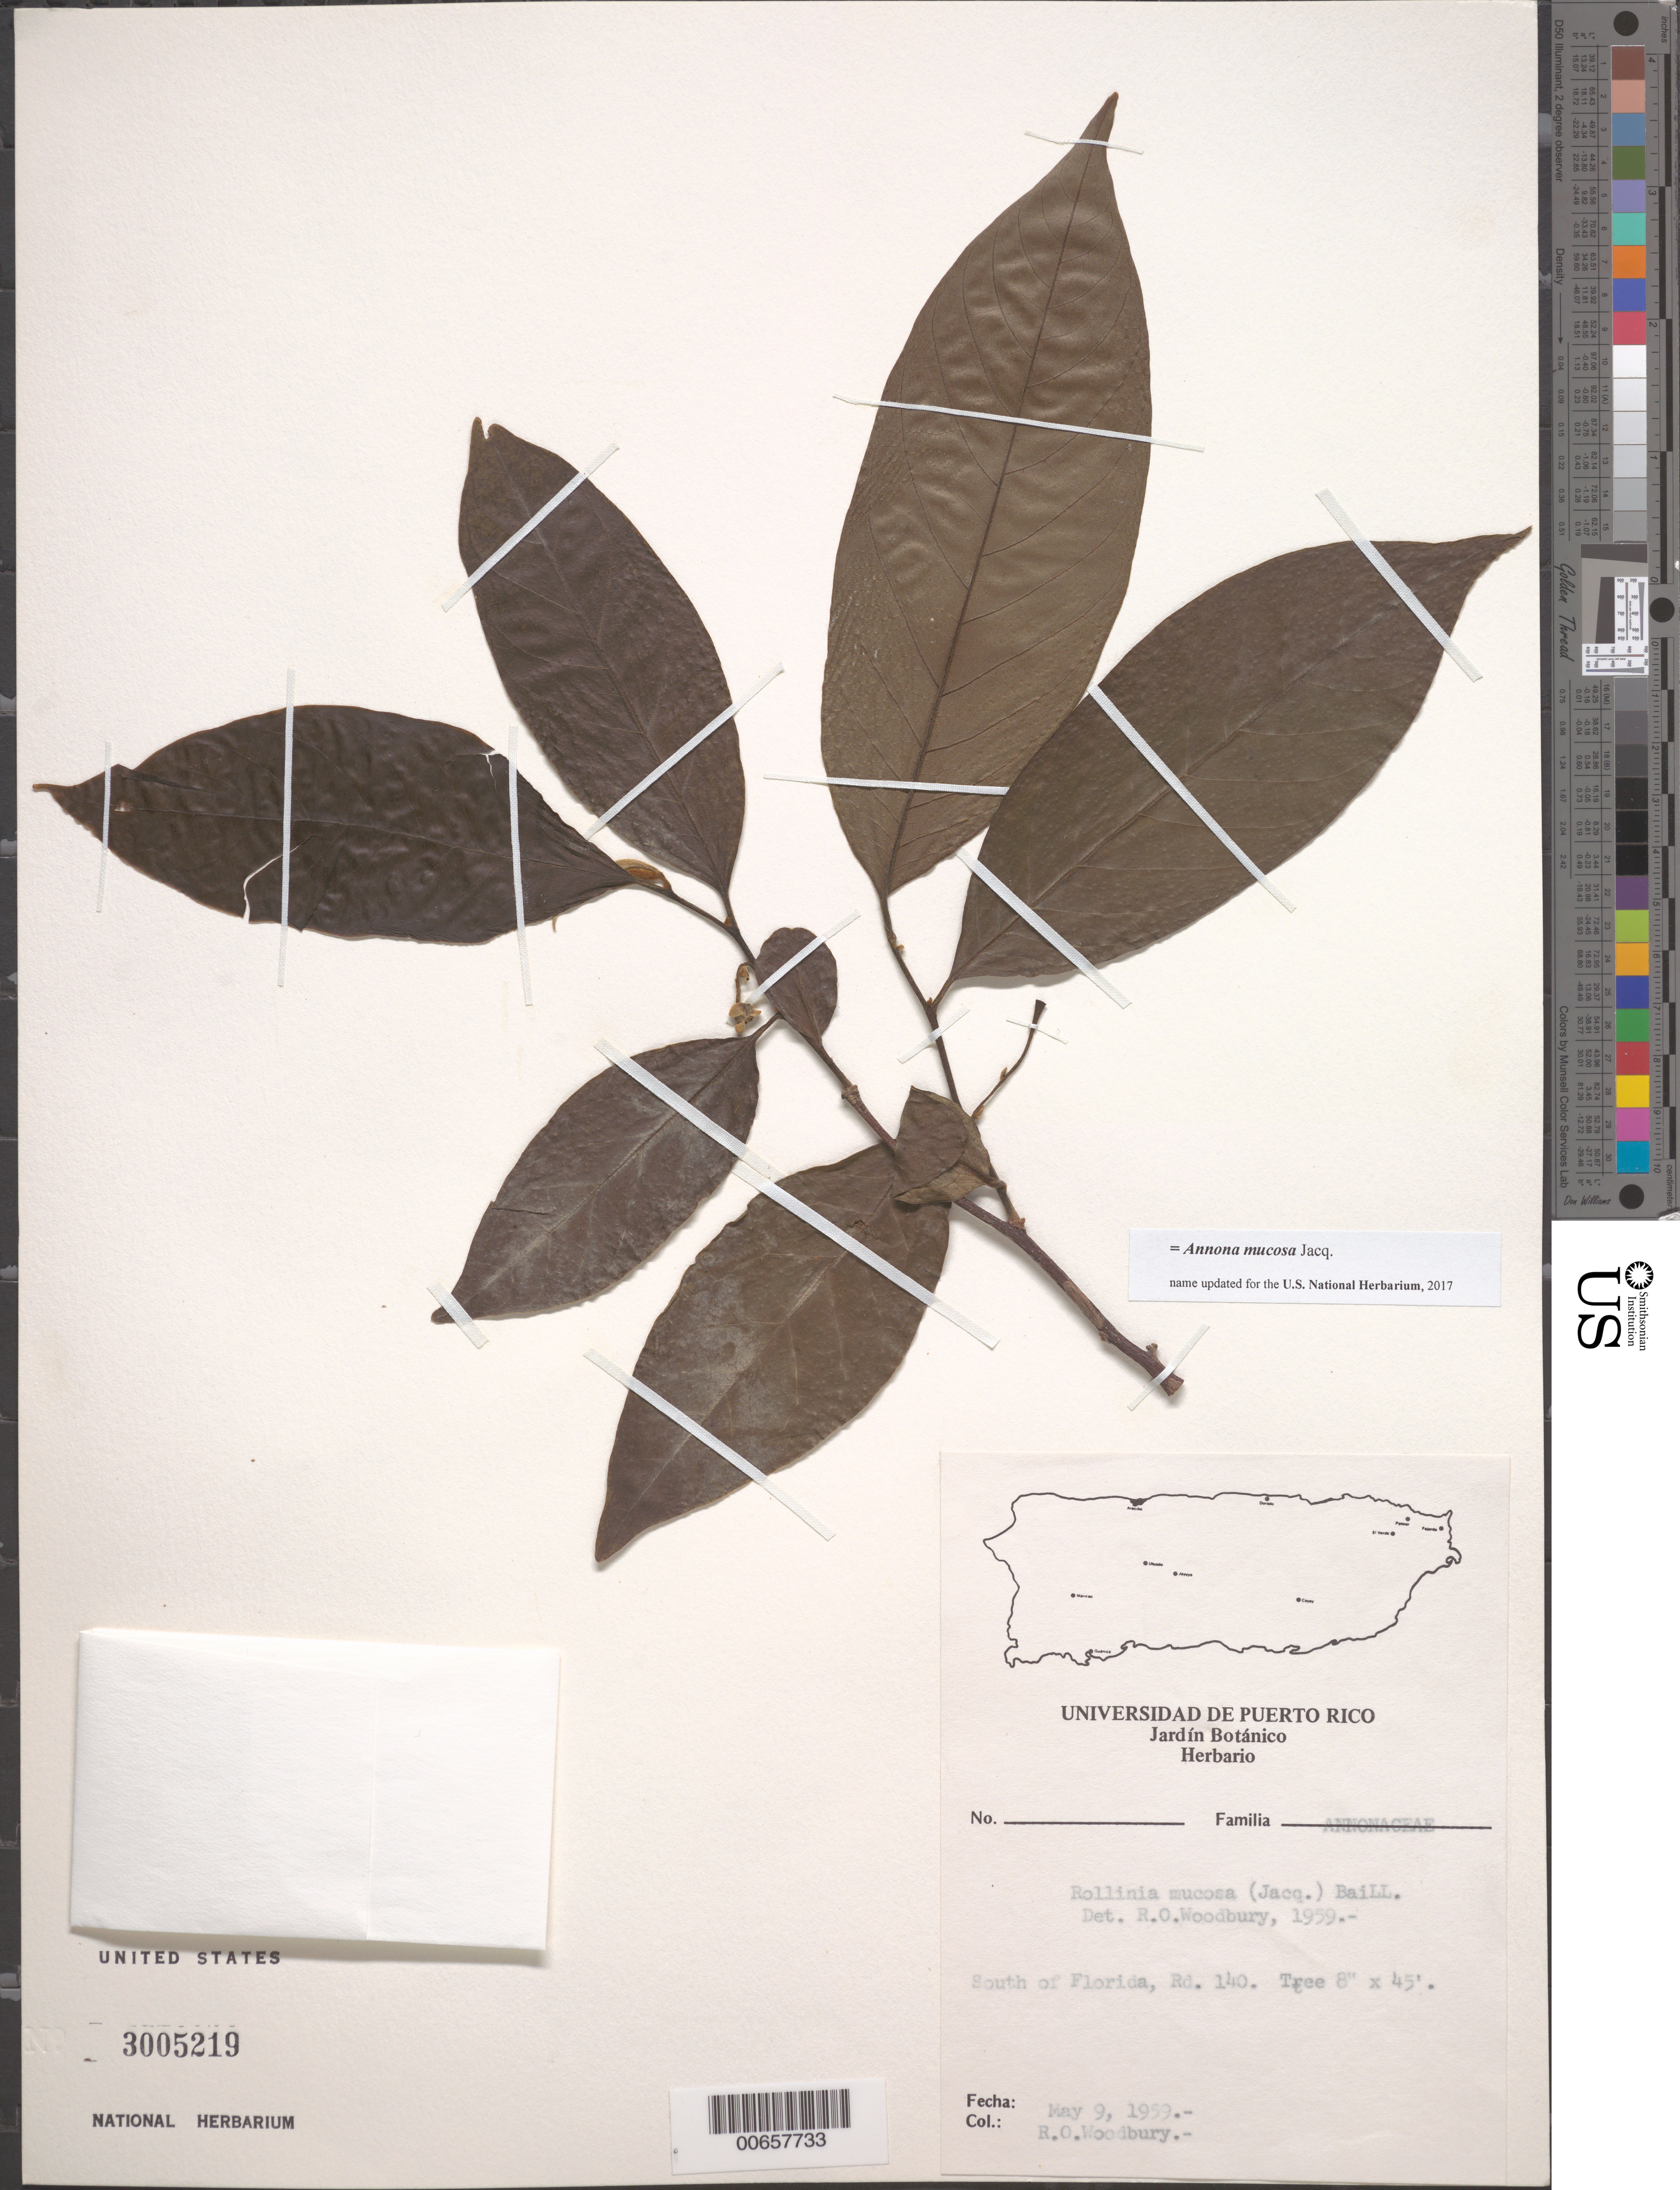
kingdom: Plantae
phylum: Tracheophyta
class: Magnoliopsida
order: Magnoliales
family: Annonaceae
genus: Annona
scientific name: Annona mucosa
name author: Jacq.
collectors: R. O. Woodbury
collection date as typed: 09 May 1959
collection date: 1959-05-09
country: Puerto Rico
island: Greater Antilles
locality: Florida, S of, Rd. 140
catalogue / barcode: US 3005219